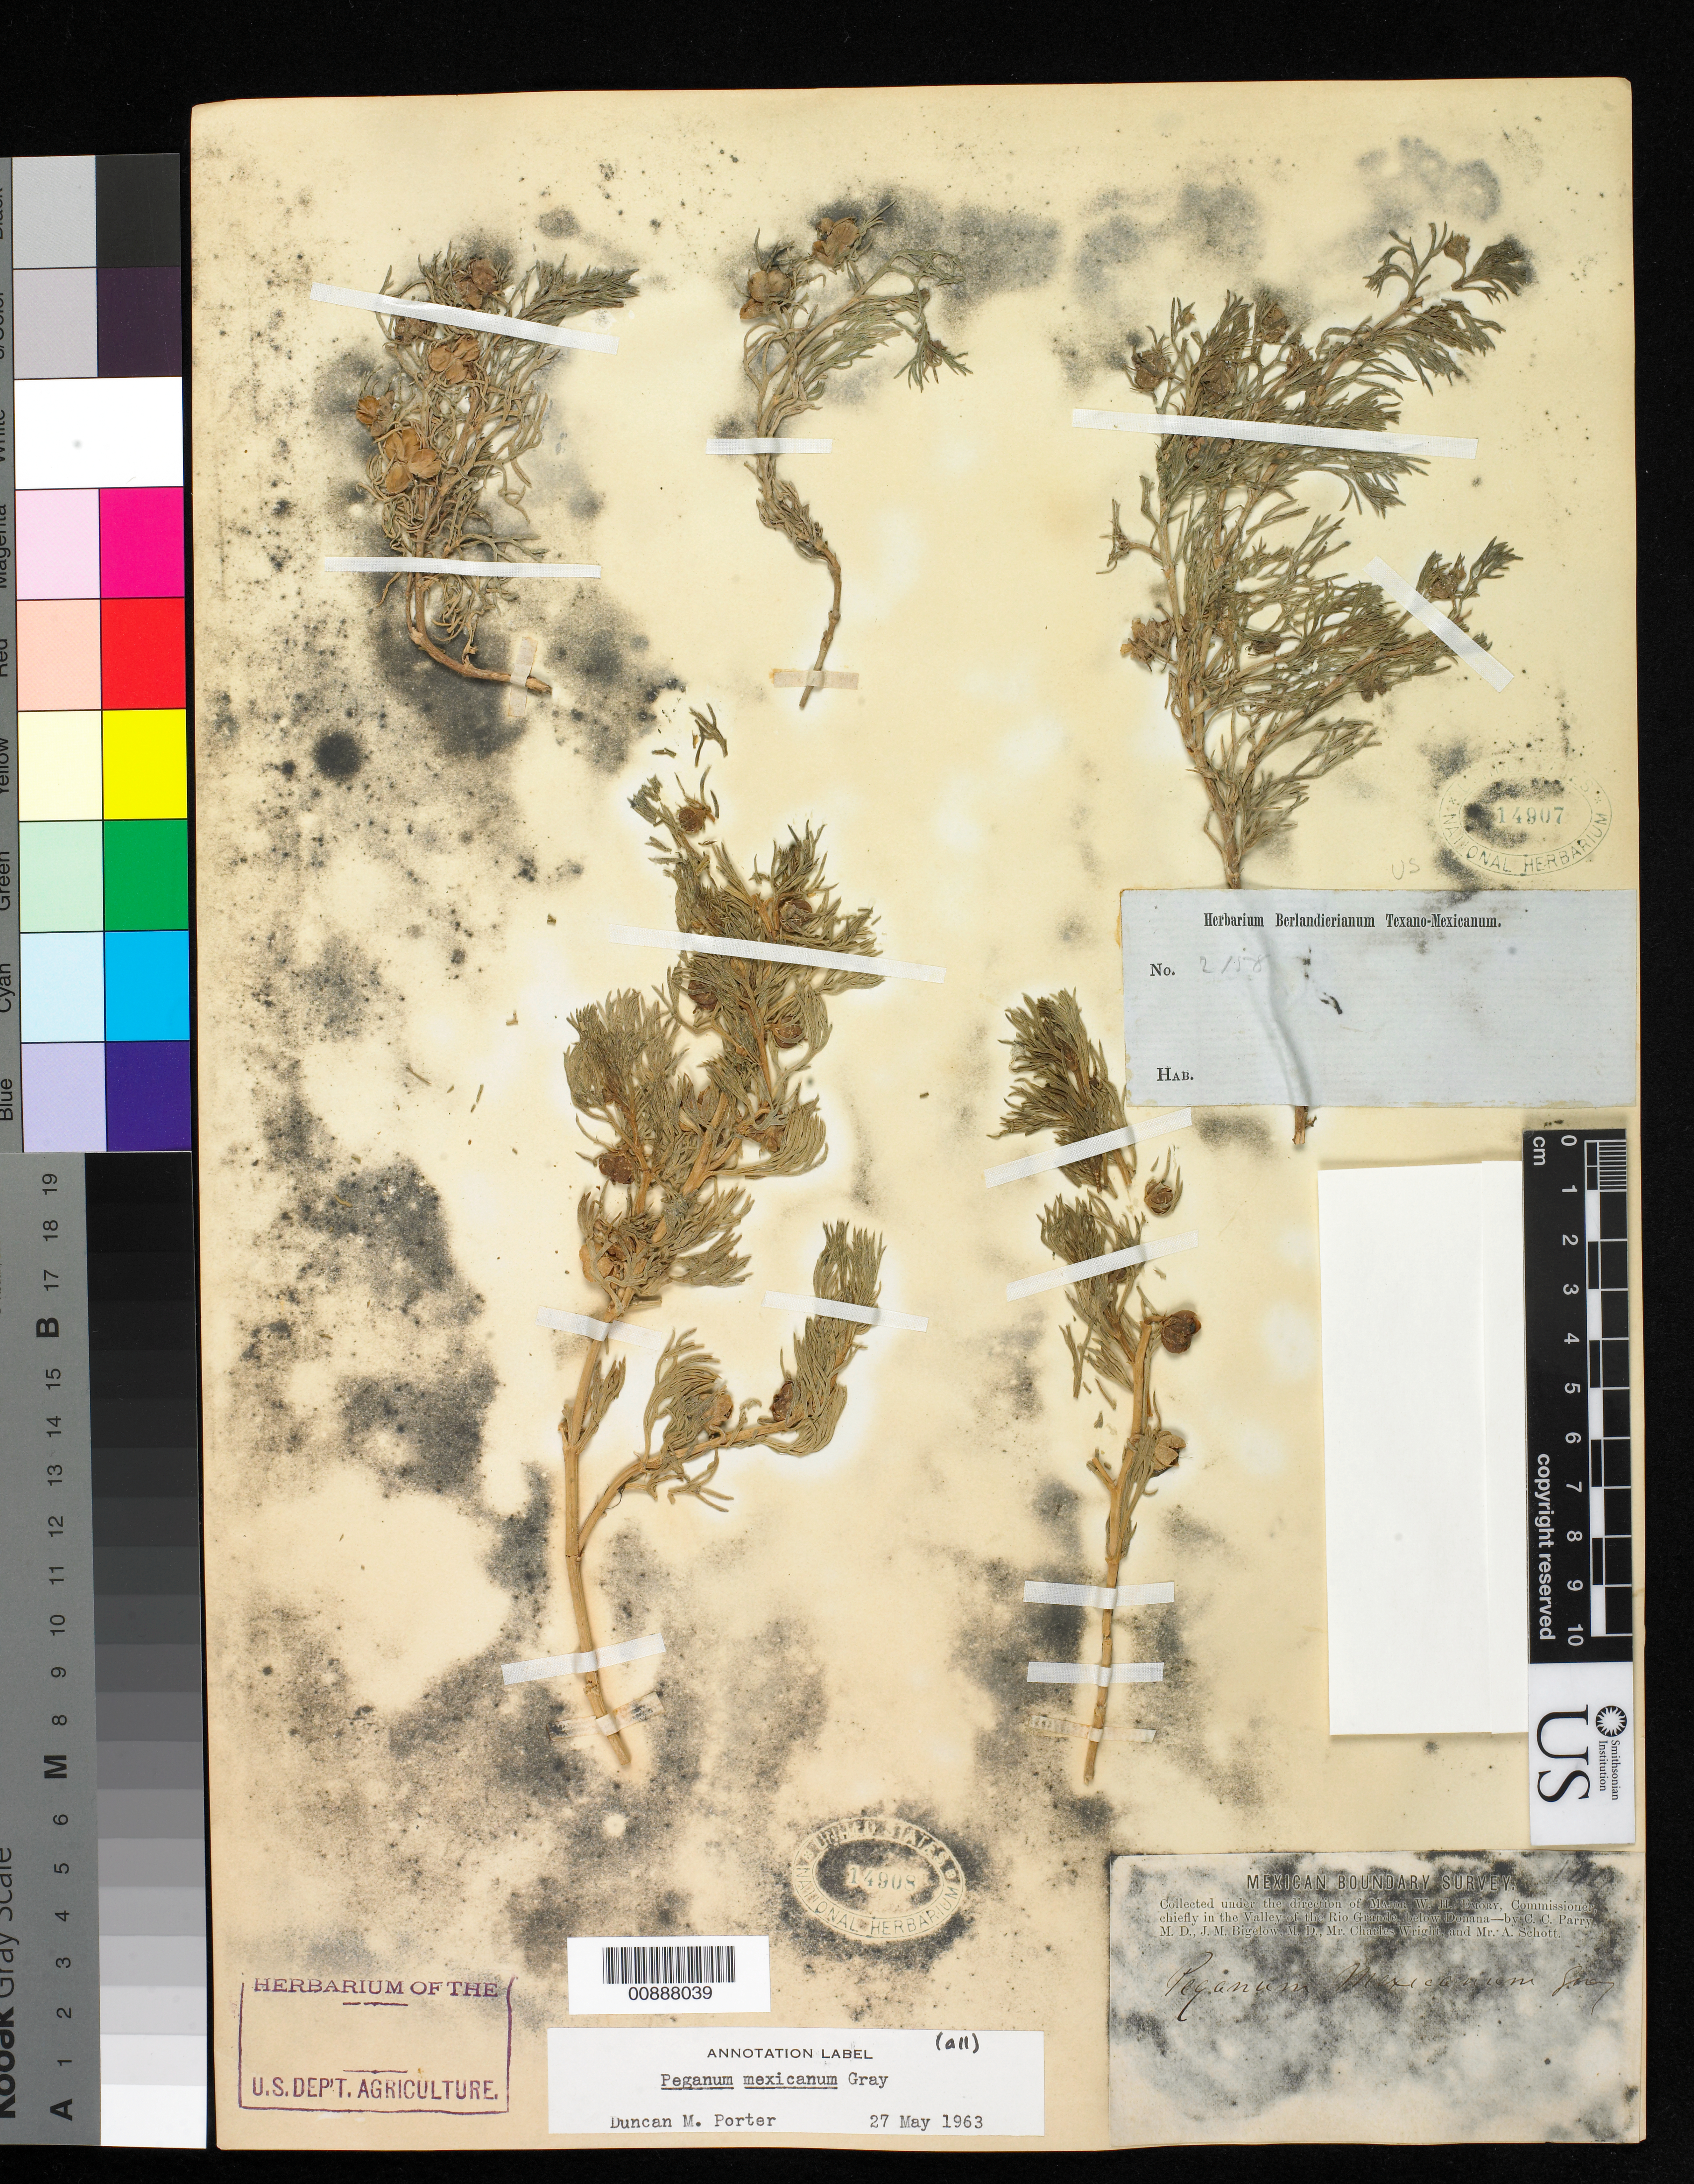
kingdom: Plantae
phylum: Tracheophyta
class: Magnoliopsida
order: Sapindales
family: Tetradiclidaceae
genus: Peganum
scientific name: Peganum mexicanum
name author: A. Gray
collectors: ex Herb. Berlandierianum Texano-Mexicanum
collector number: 2158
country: United States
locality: USA.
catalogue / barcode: US 14907-2